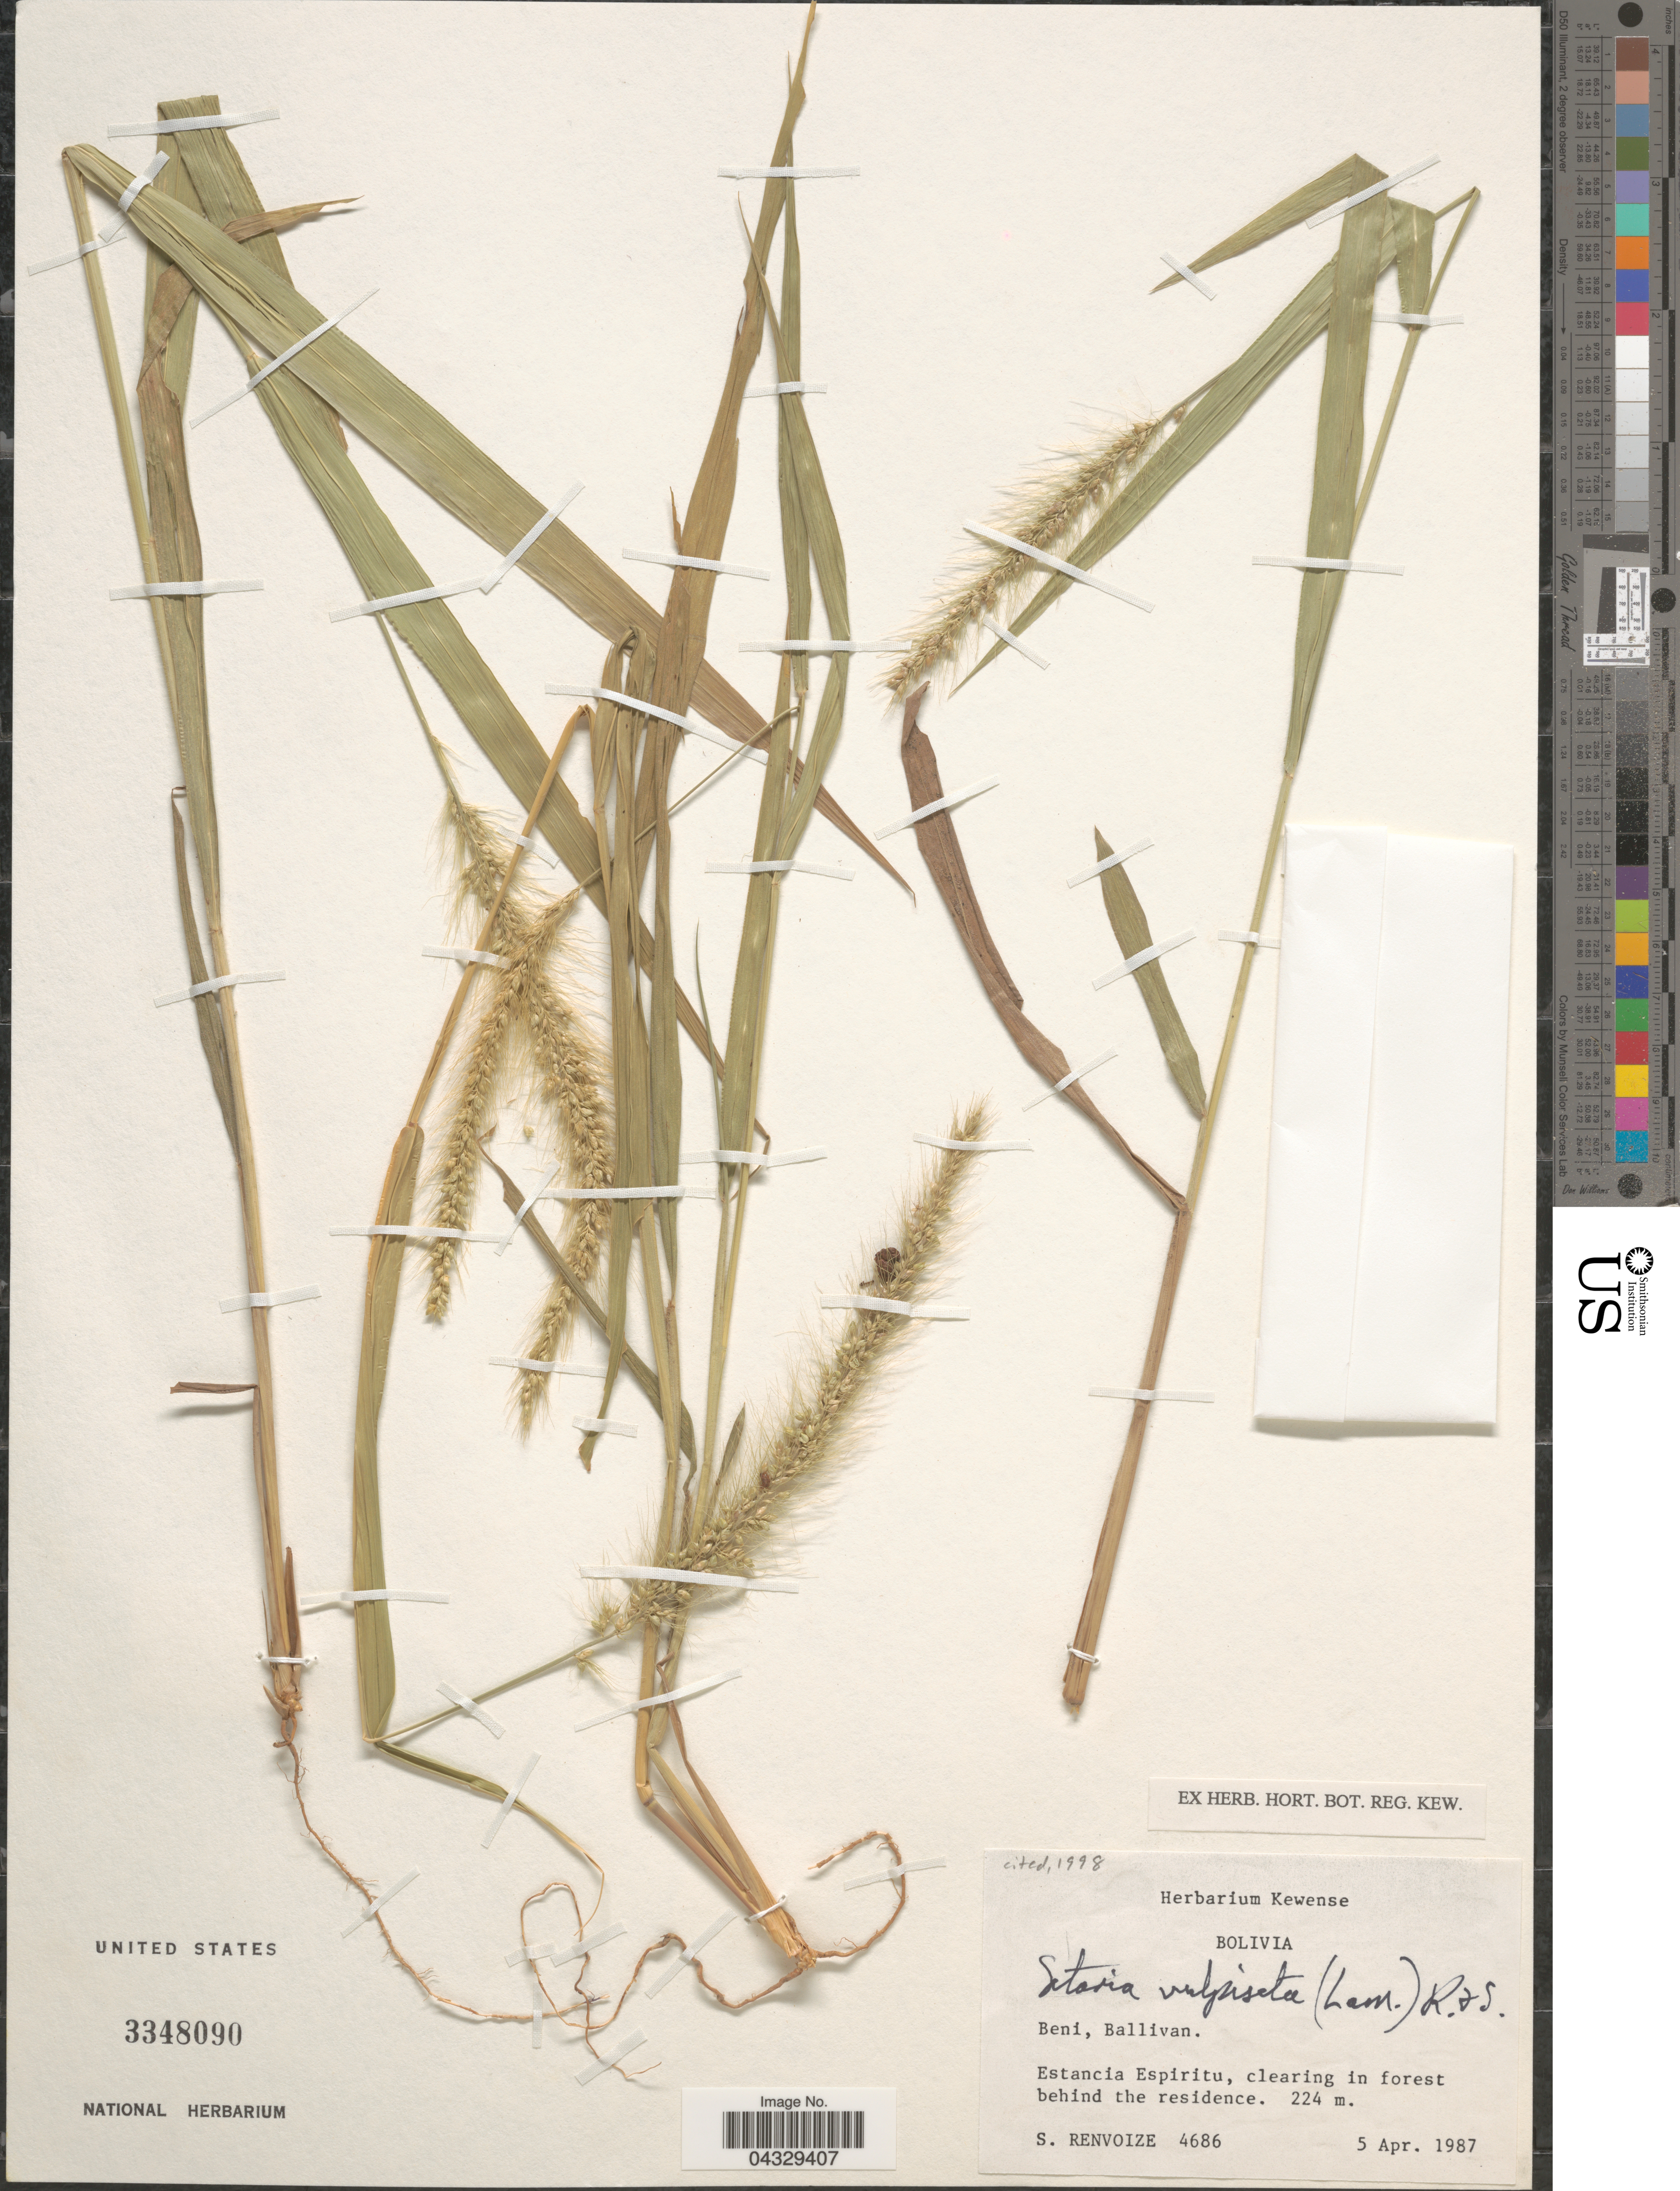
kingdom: Plantae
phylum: Tracheophyta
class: Liliopsida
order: Poales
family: Poaceae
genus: Setaria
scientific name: Setaria vulpiseta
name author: (Lam.) Roem. & Schult.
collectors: S. A. Renvoize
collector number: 4686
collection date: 1987-04-05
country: Bolivia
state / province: Beni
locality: Beni, Ballivan. Estancia Espiritu, clearing in forest behind the residence.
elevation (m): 224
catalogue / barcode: US 3348090